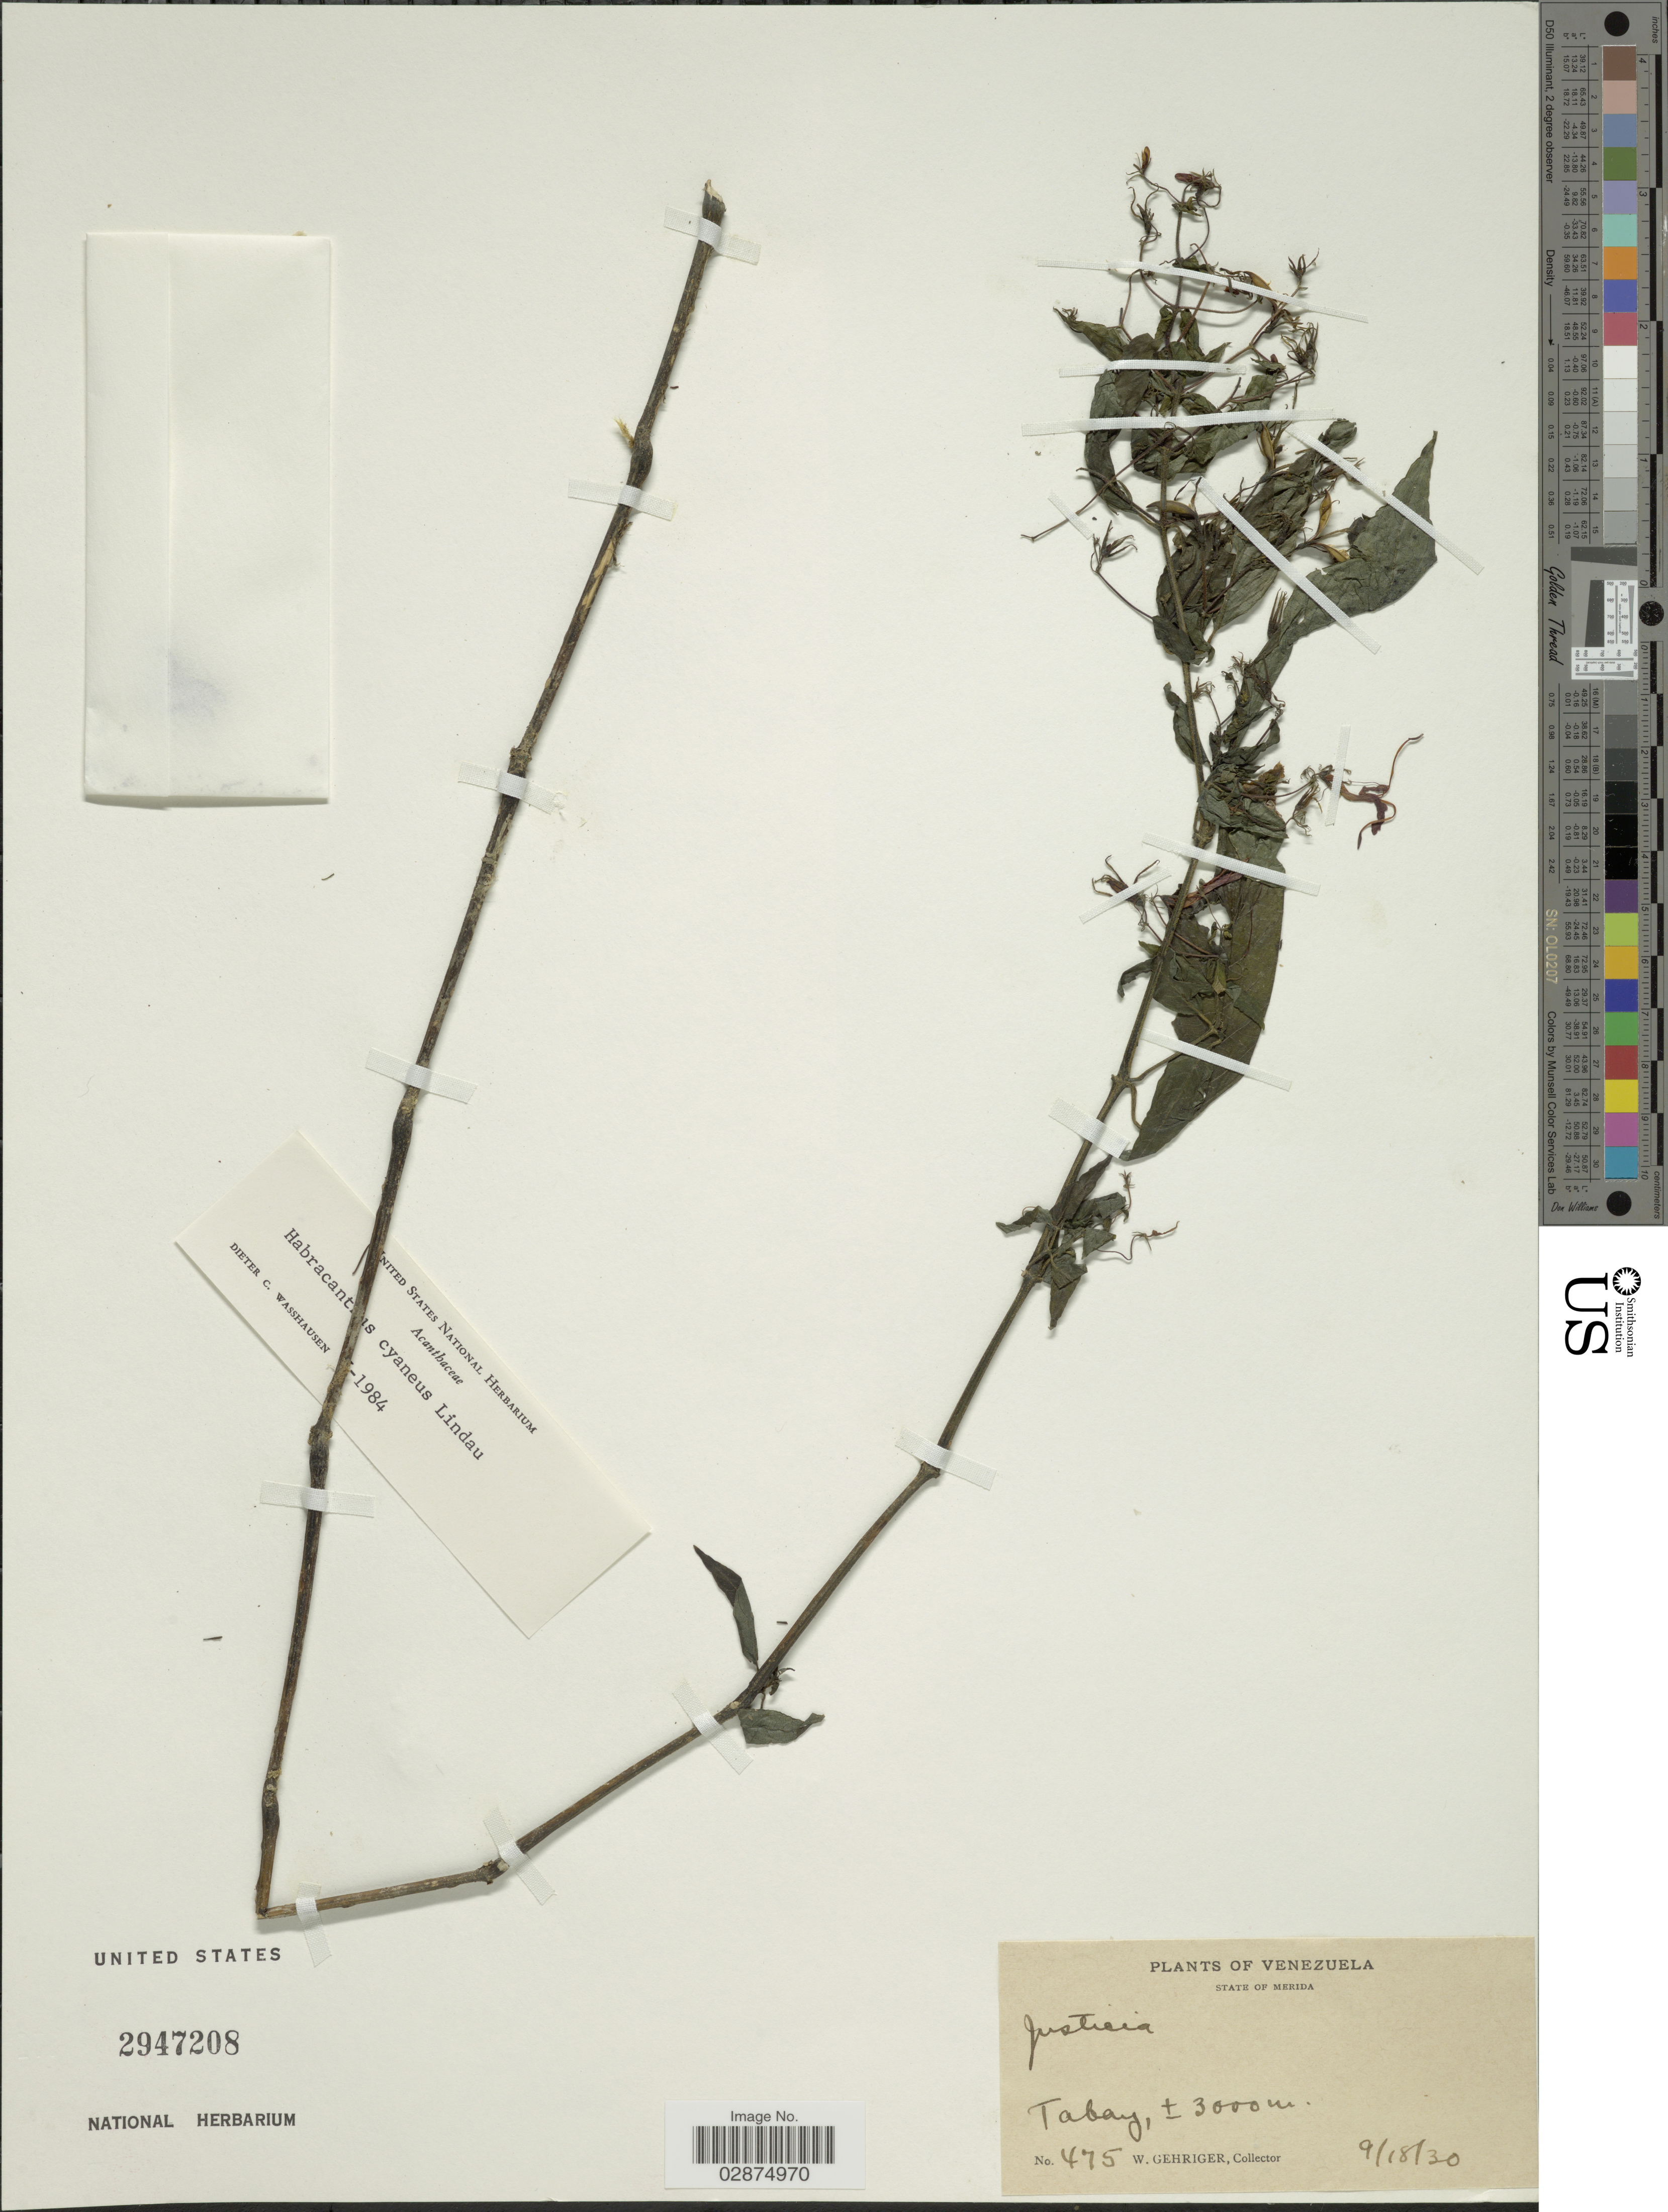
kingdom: Plantae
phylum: Tracheophyta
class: Magnoliopsida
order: Lamiales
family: Acanthaceae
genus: Habracanthus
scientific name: Habracanthus cyaneus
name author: Lindau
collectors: W. Gehriger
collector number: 475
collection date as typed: Transcribed d/m/y: 18/9/30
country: Venezuela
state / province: Mérida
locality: State of Merida. Tabay.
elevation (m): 3000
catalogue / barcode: US 2947208